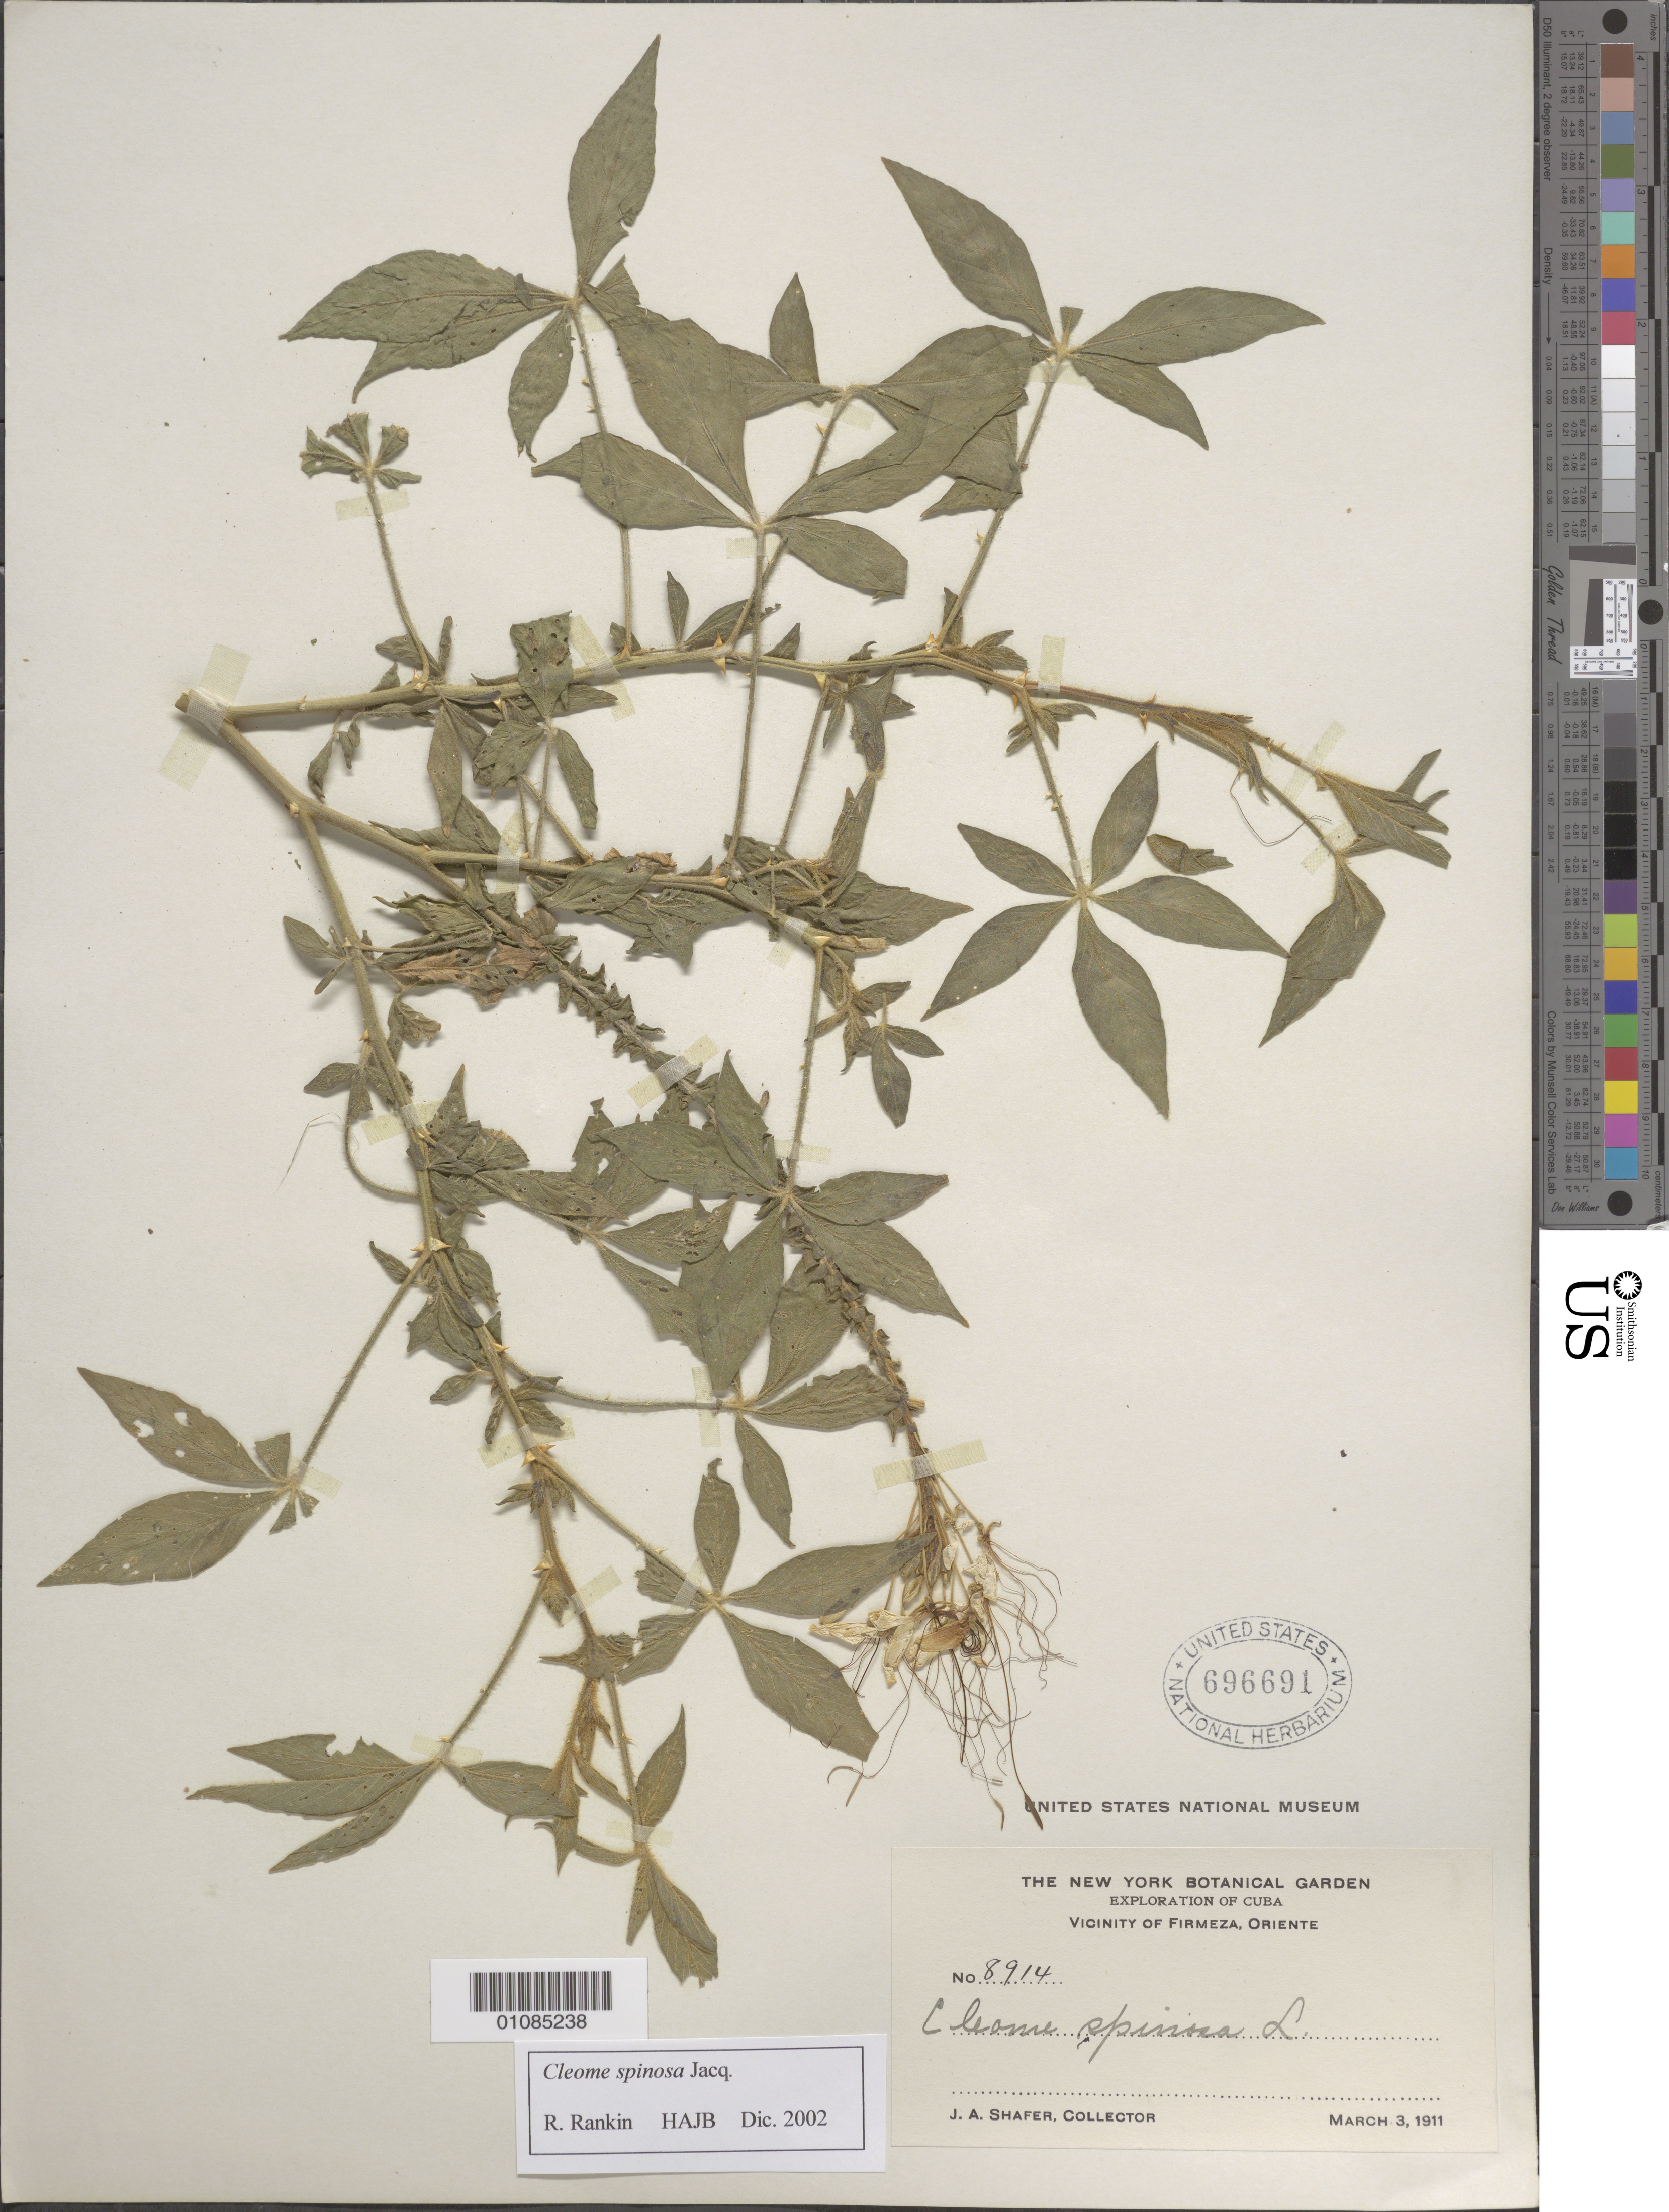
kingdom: Plantae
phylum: Tracheophyta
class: Magnoliopsida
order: Brassicales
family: Cleomaceae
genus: Tarenaya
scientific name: Tarenaya spinosa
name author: (Jacq.) Raf.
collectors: J. A. Shafer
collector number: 8914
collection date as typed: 03 Mar 1911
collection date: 1911-03-03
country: Cuba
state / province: Santiago de Cuba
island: Cuba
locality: Vicinity of Firmeza, Oriente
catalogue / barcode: US 696691